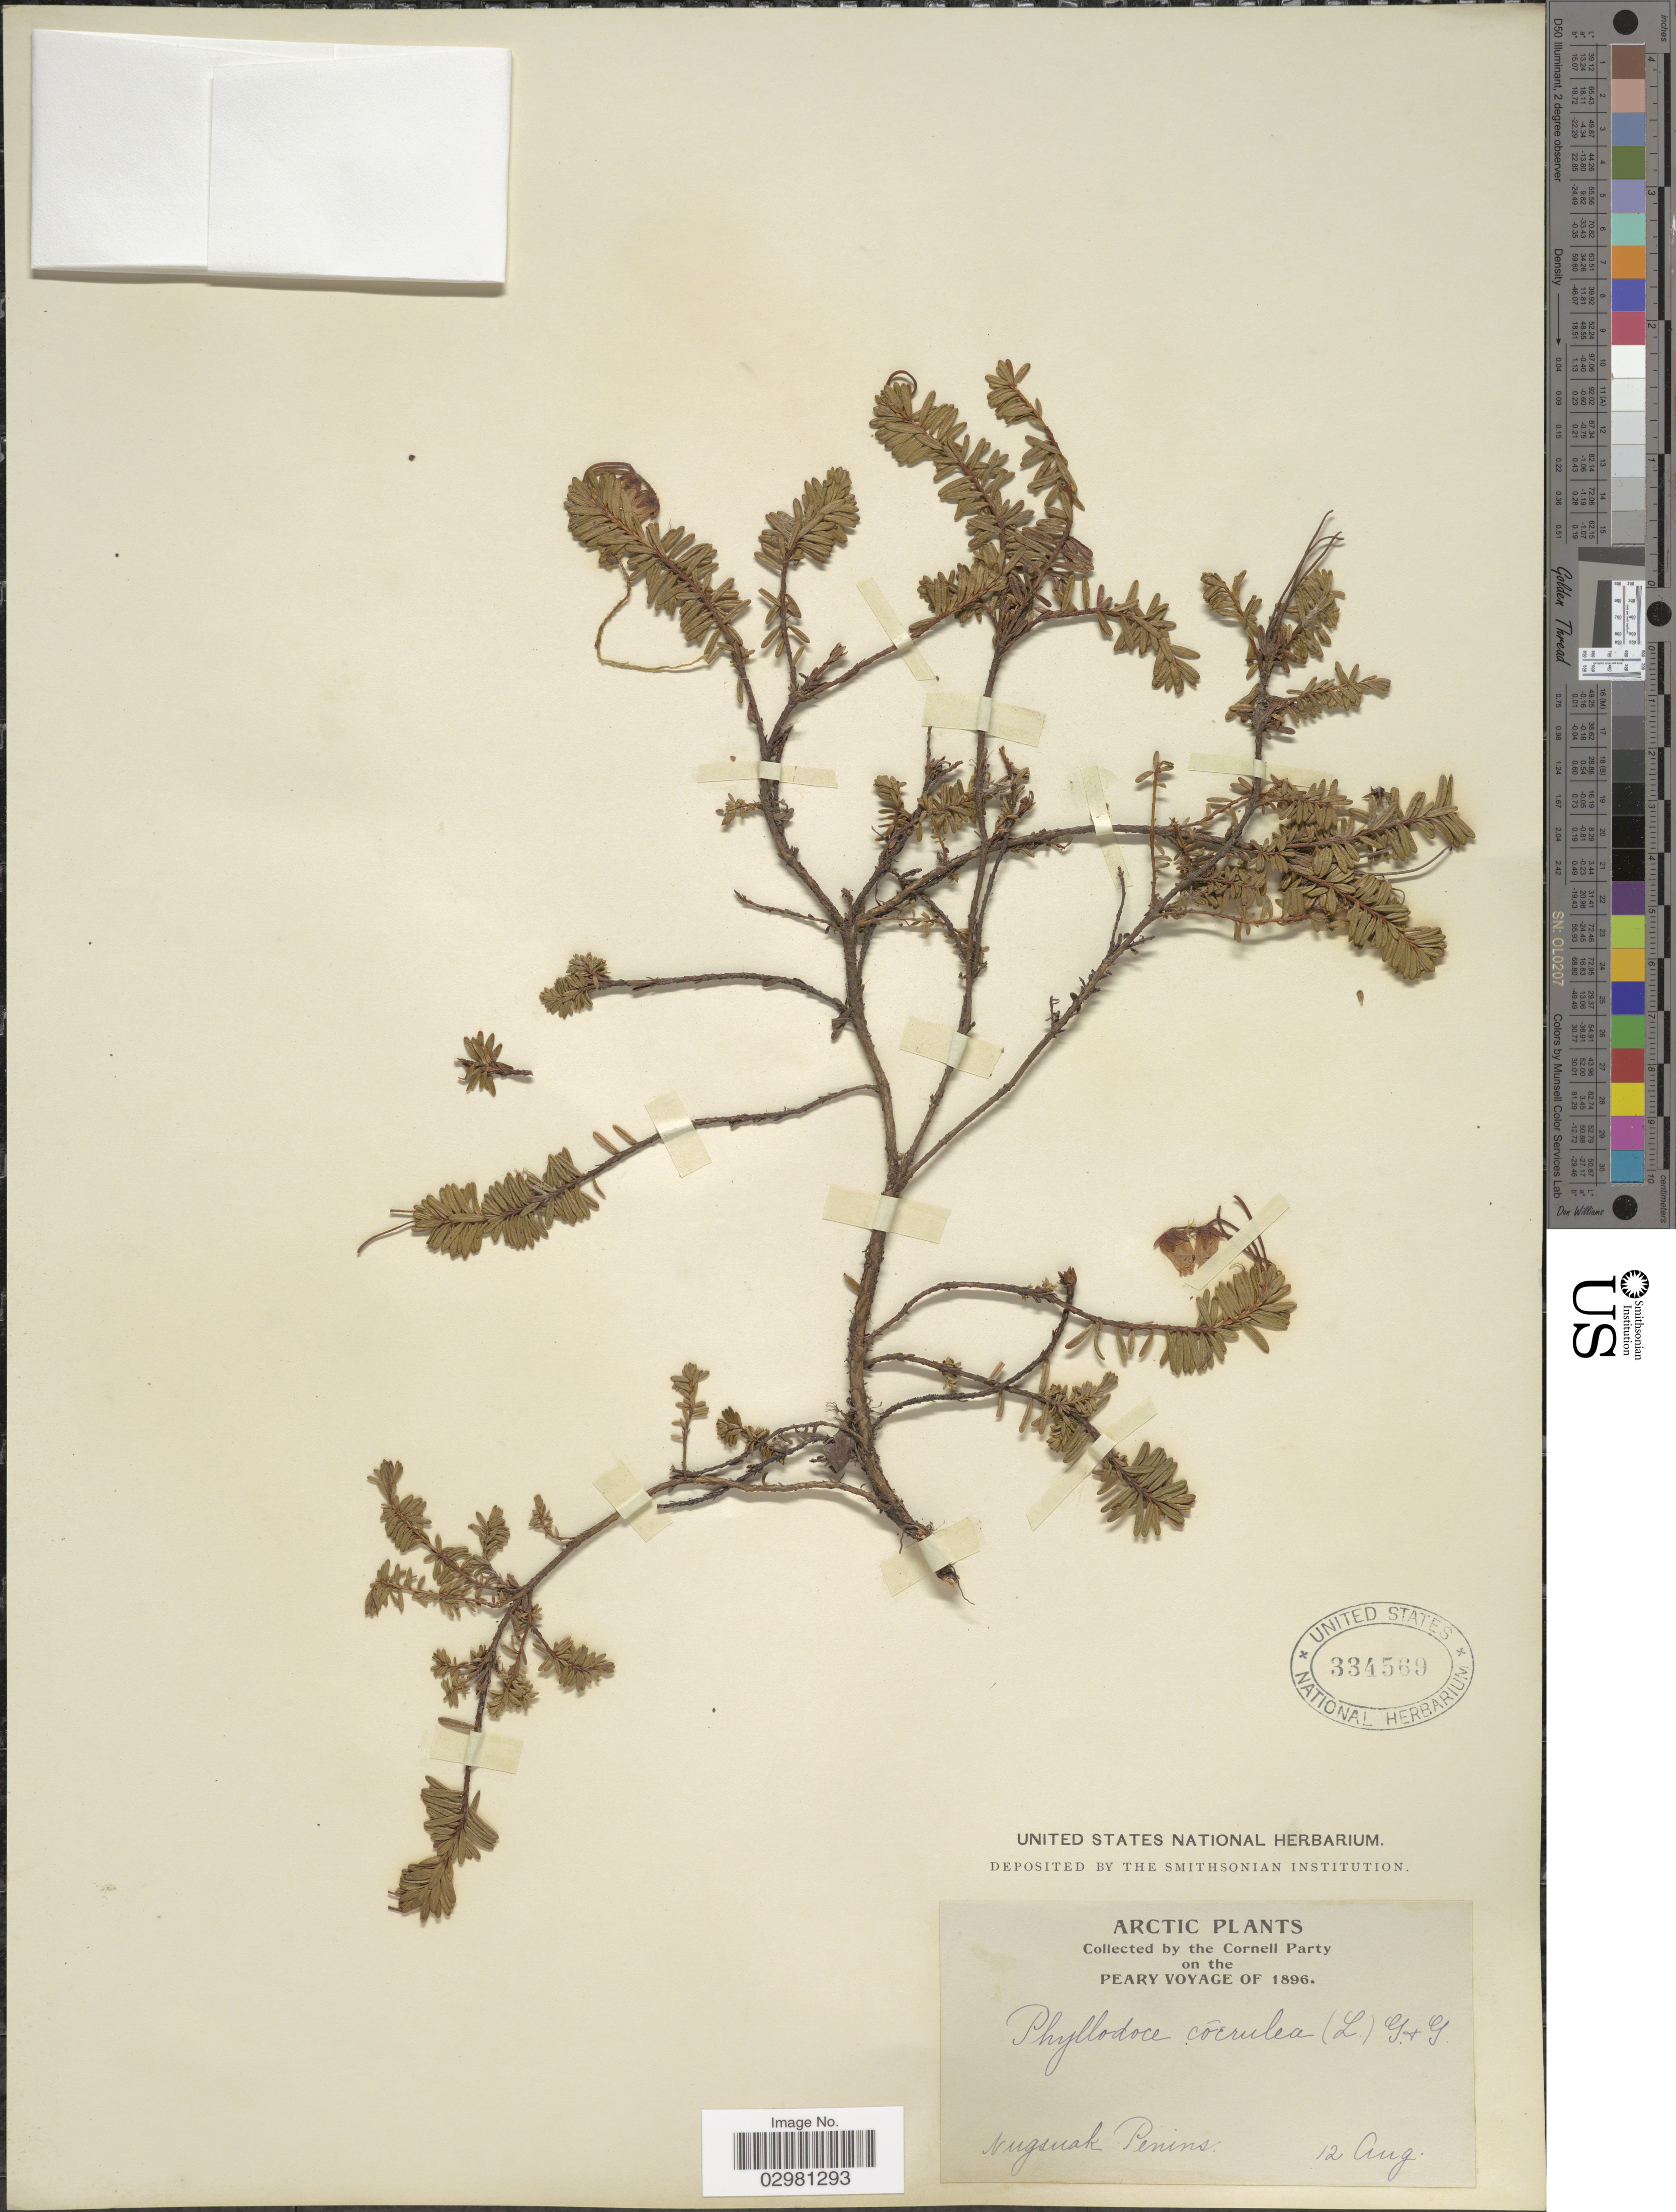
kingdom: Plantae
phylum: Tracheophyta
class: Magnoliopsida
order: Ericales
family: Ericaceae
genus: Phyllodoce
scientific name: Phyllodoce caerulea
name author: (L.) Bab.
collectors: Cornell Party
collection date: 1896-08-12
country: Greenland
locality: Arctic, Nugsuak Penins.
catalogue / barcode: US 334569